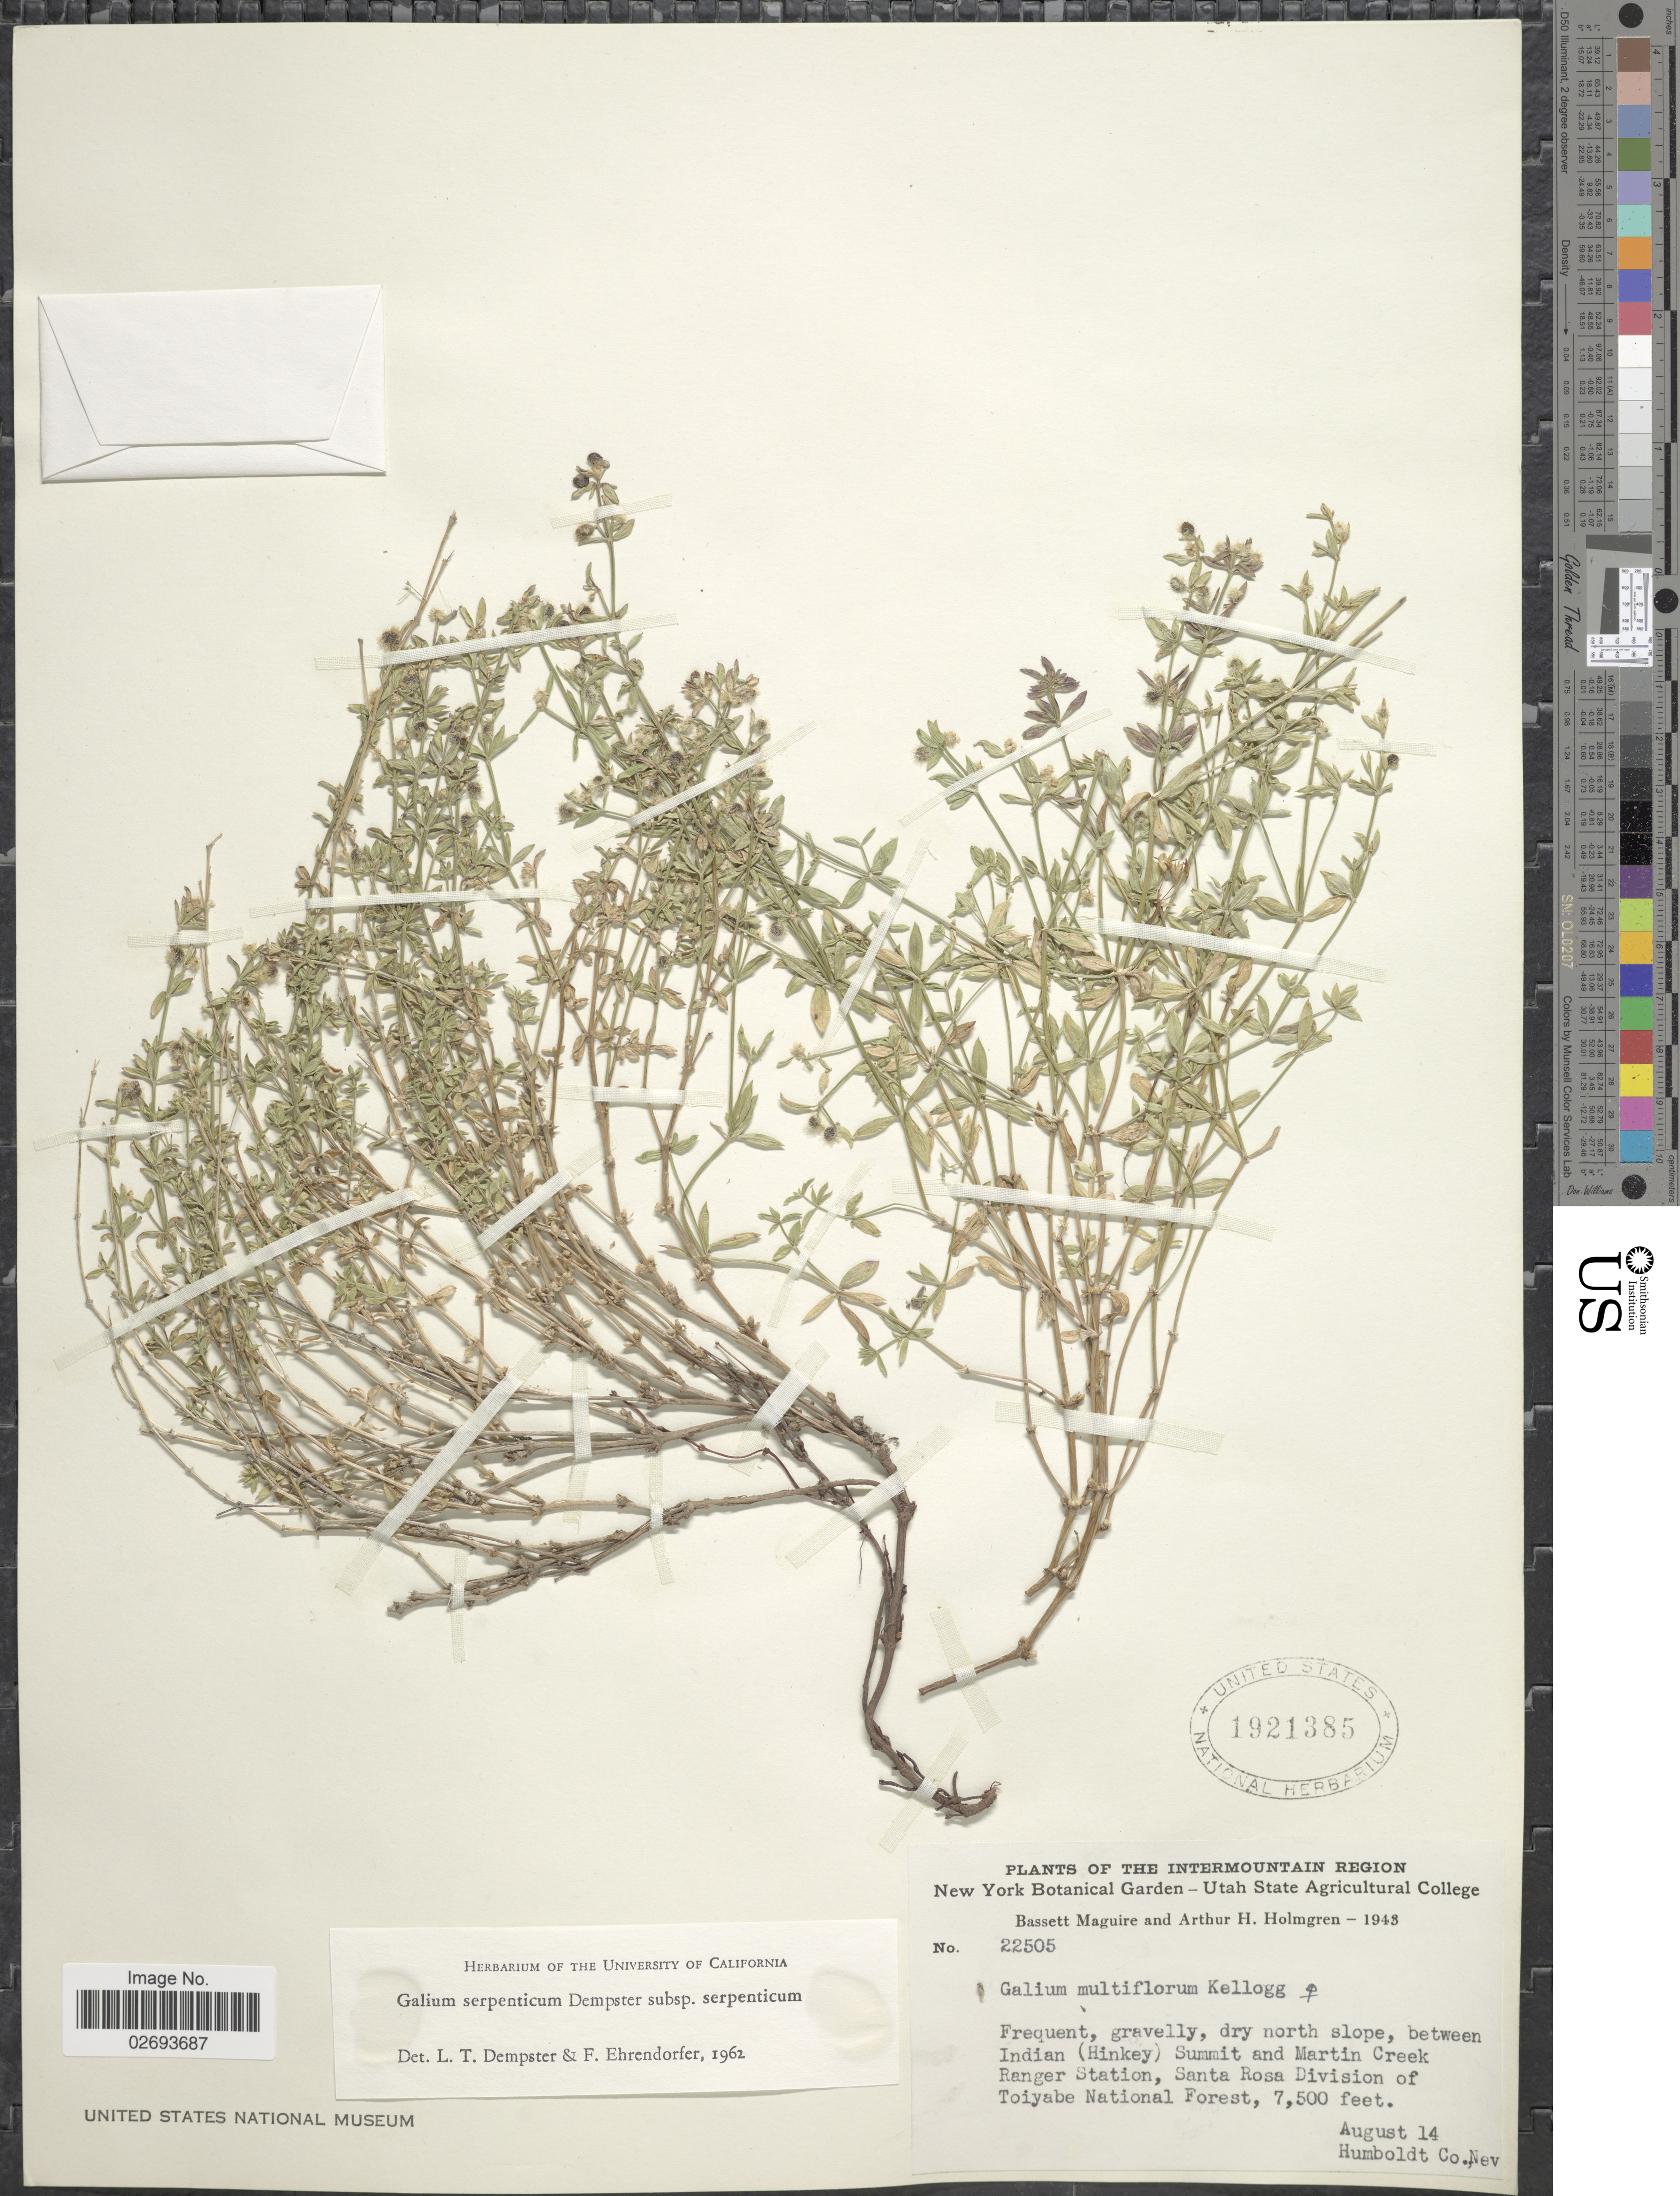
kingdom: Plantae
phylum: Tracheophyta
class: Magnoliopsida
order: Gentianales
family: Rubiaceae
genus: Galium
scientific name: Galium serpenticum subsp. serpenticum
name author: Dempster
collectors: B. Maguire & A. H. Holmgren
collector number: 22505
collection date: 1943-08-14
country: United States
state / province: Nevada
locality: Frequent, gravelly, dry north slope, between Indian (Hinkey) Summit and Martin Creek Ranger Station, Santa Rosa Division of Toiyabe National Forest, Humboldt Co., Nev.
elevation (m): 2286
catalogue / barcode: US 1921385